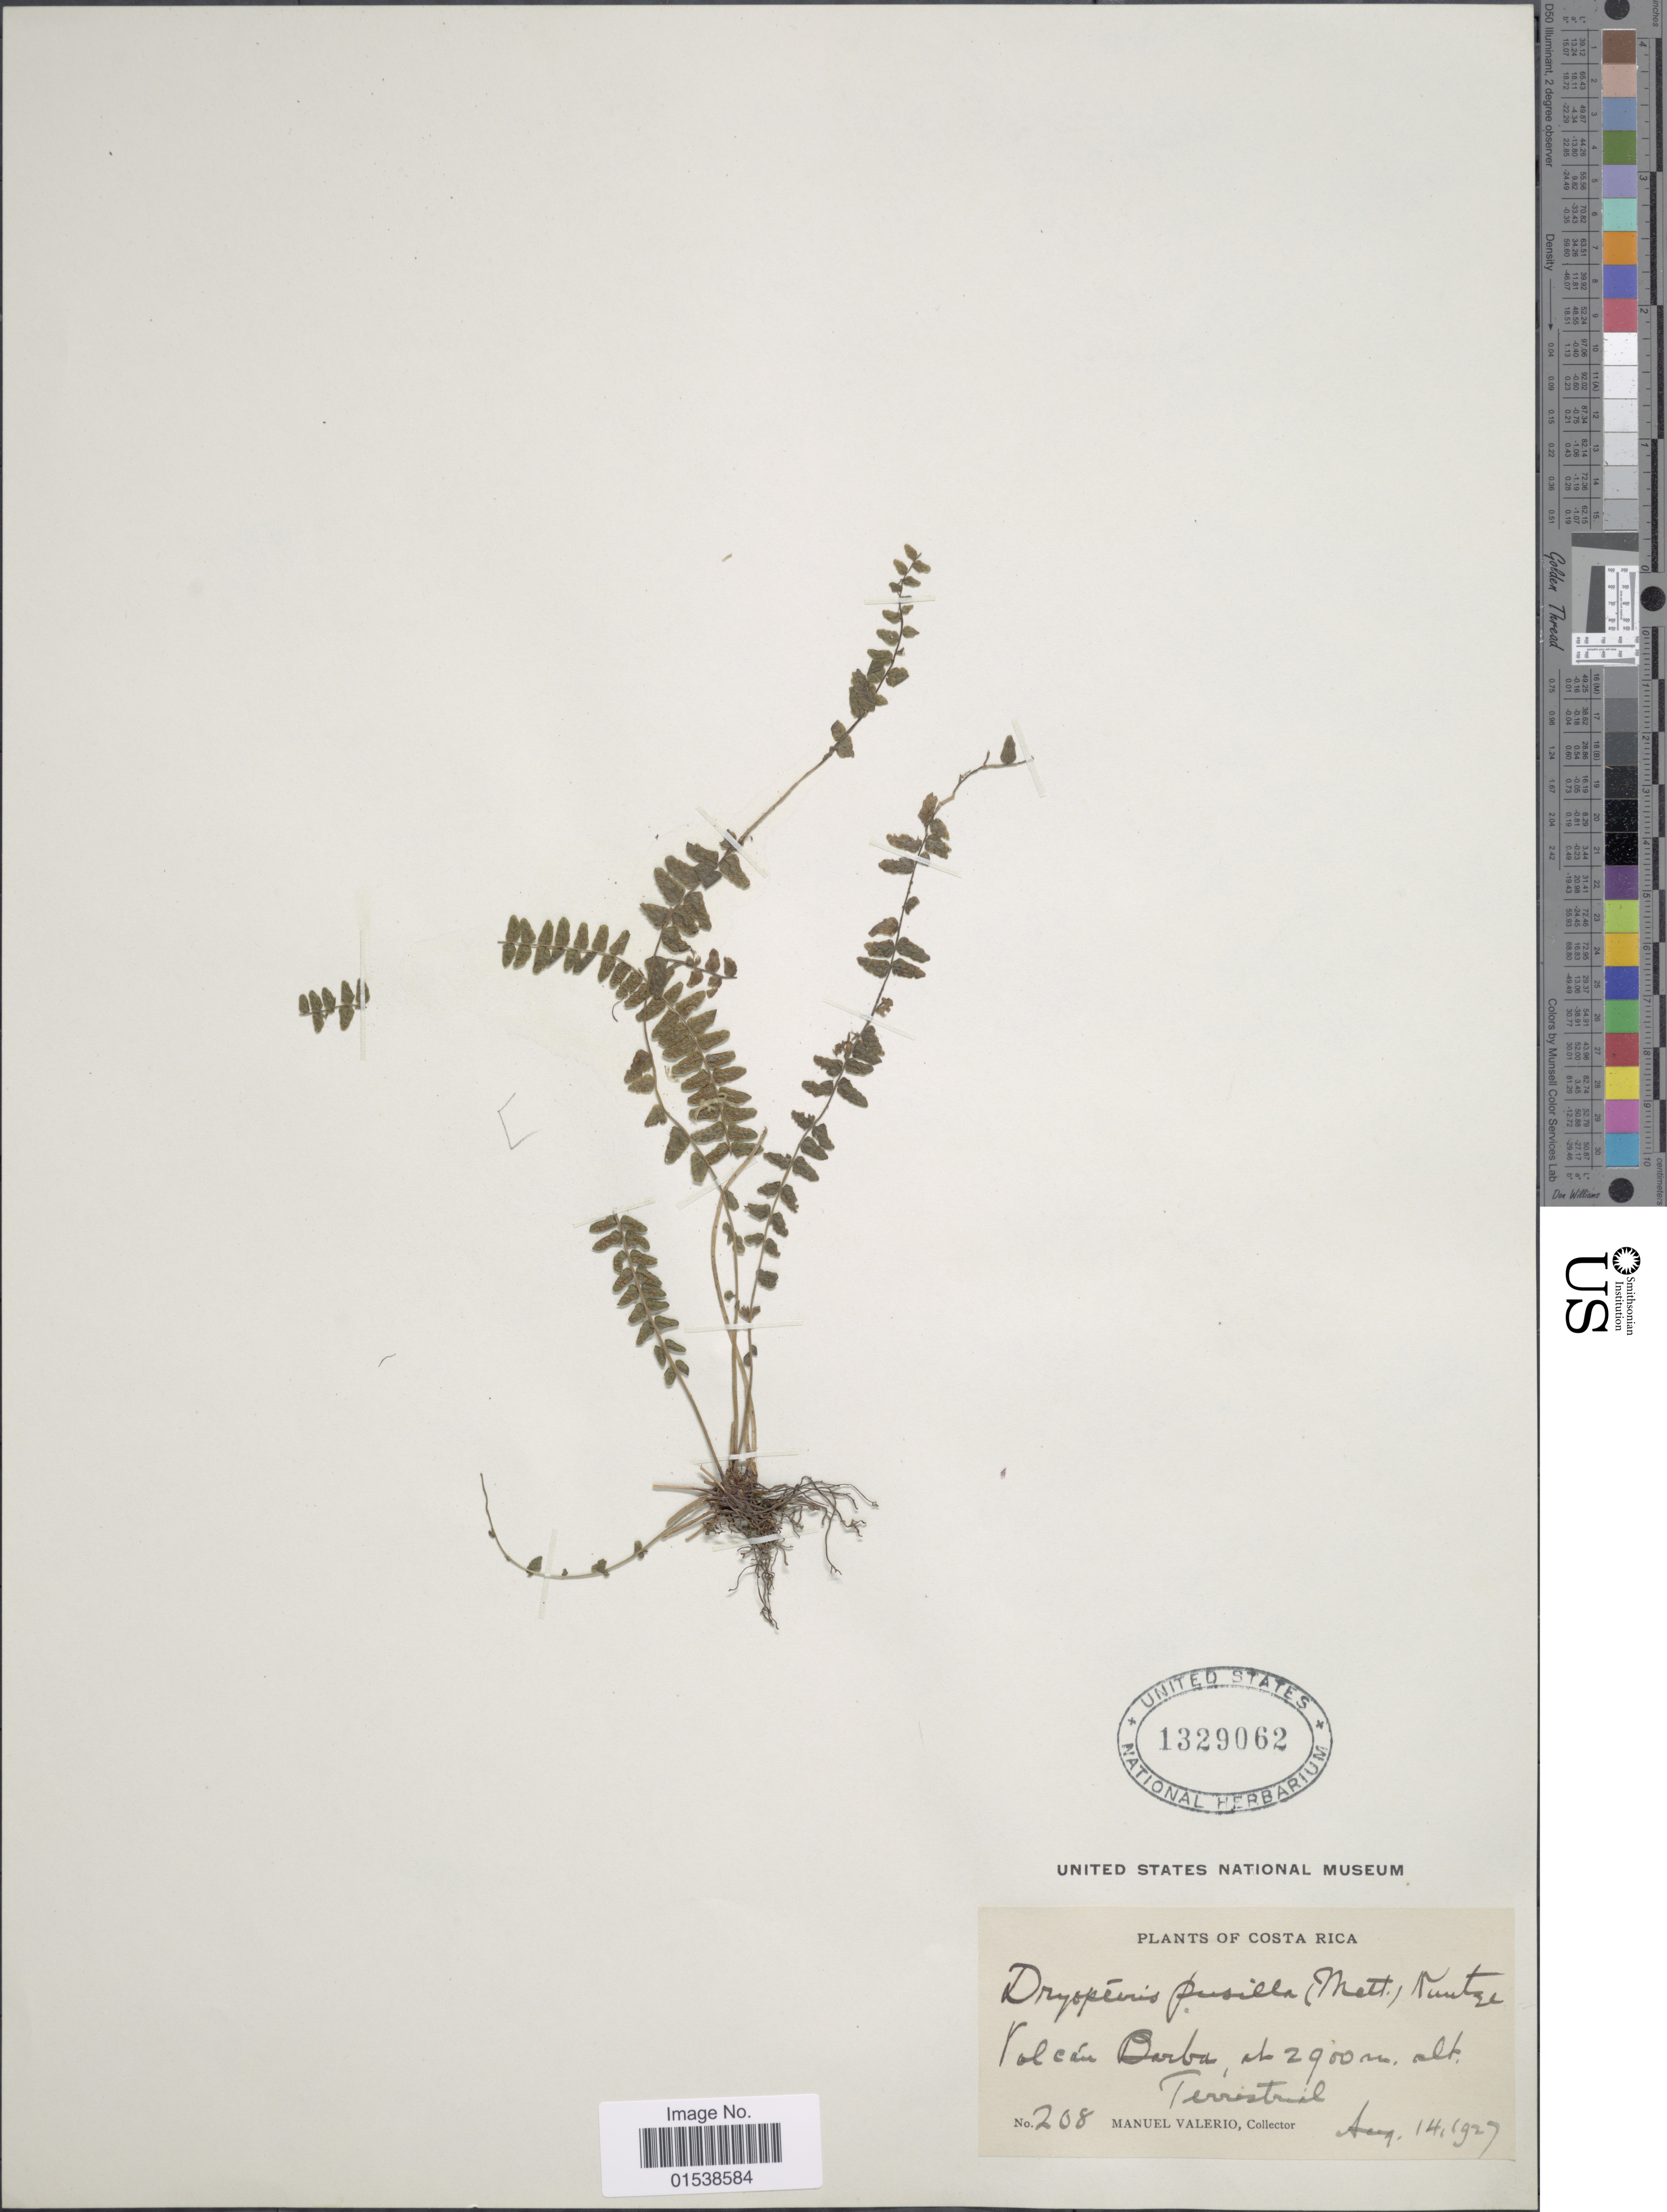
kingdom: Plantae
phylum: Tracheophyta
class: Polypodiopsida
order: Polypodiales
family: Thelypteridaceae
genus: Amauropelta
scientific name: Amauropelta pusilla (Mett.) comb. nov., ined 2015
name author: (Mett.)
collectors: M. Valerio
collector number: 208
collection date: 1927-08-14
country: Costa Rica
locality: Volcan Barva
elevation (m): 2900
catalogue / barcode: US 1329062